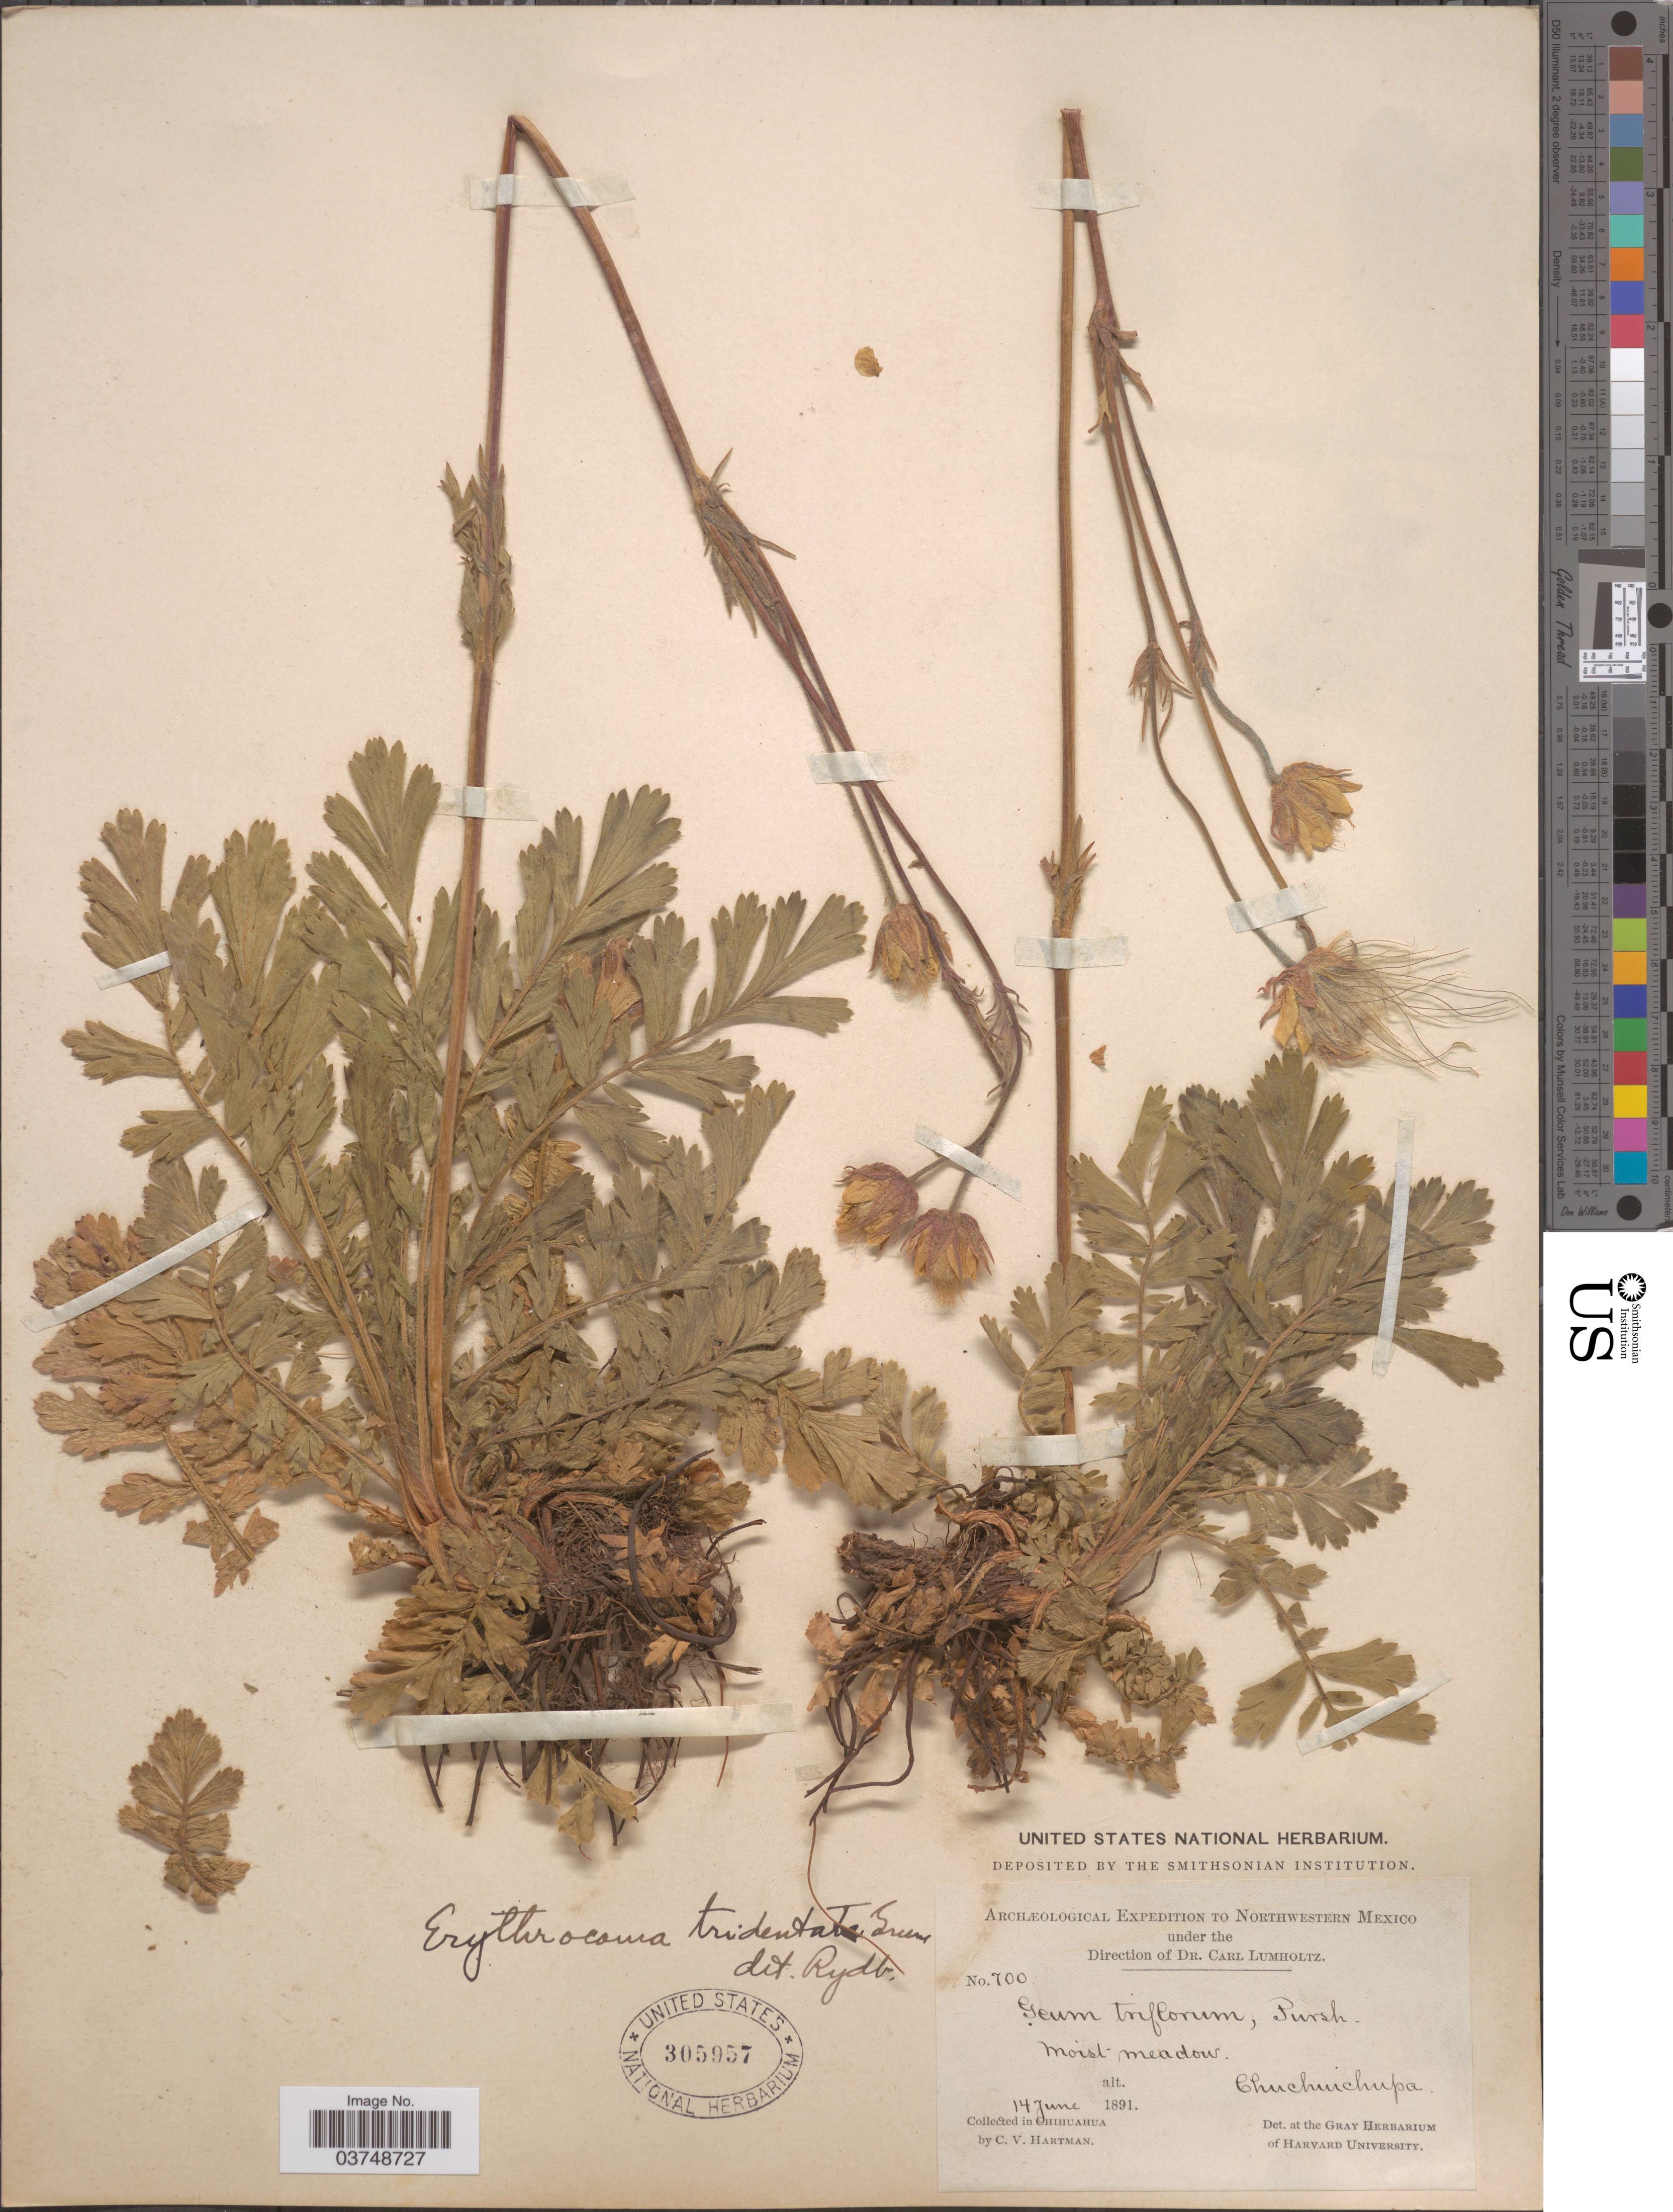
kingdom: Plantae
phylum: Tracheophyta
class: Magnoliopsida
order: Rosales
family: Rosaceae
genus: Geum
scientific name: Geum triflorum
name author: Pursh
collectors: C. V. Hartman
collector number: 700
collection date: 1891-06-14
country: Mexico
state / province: Chihuahua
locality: Northwestern Mexico. Chuchuichupa.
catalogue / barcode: US 305957